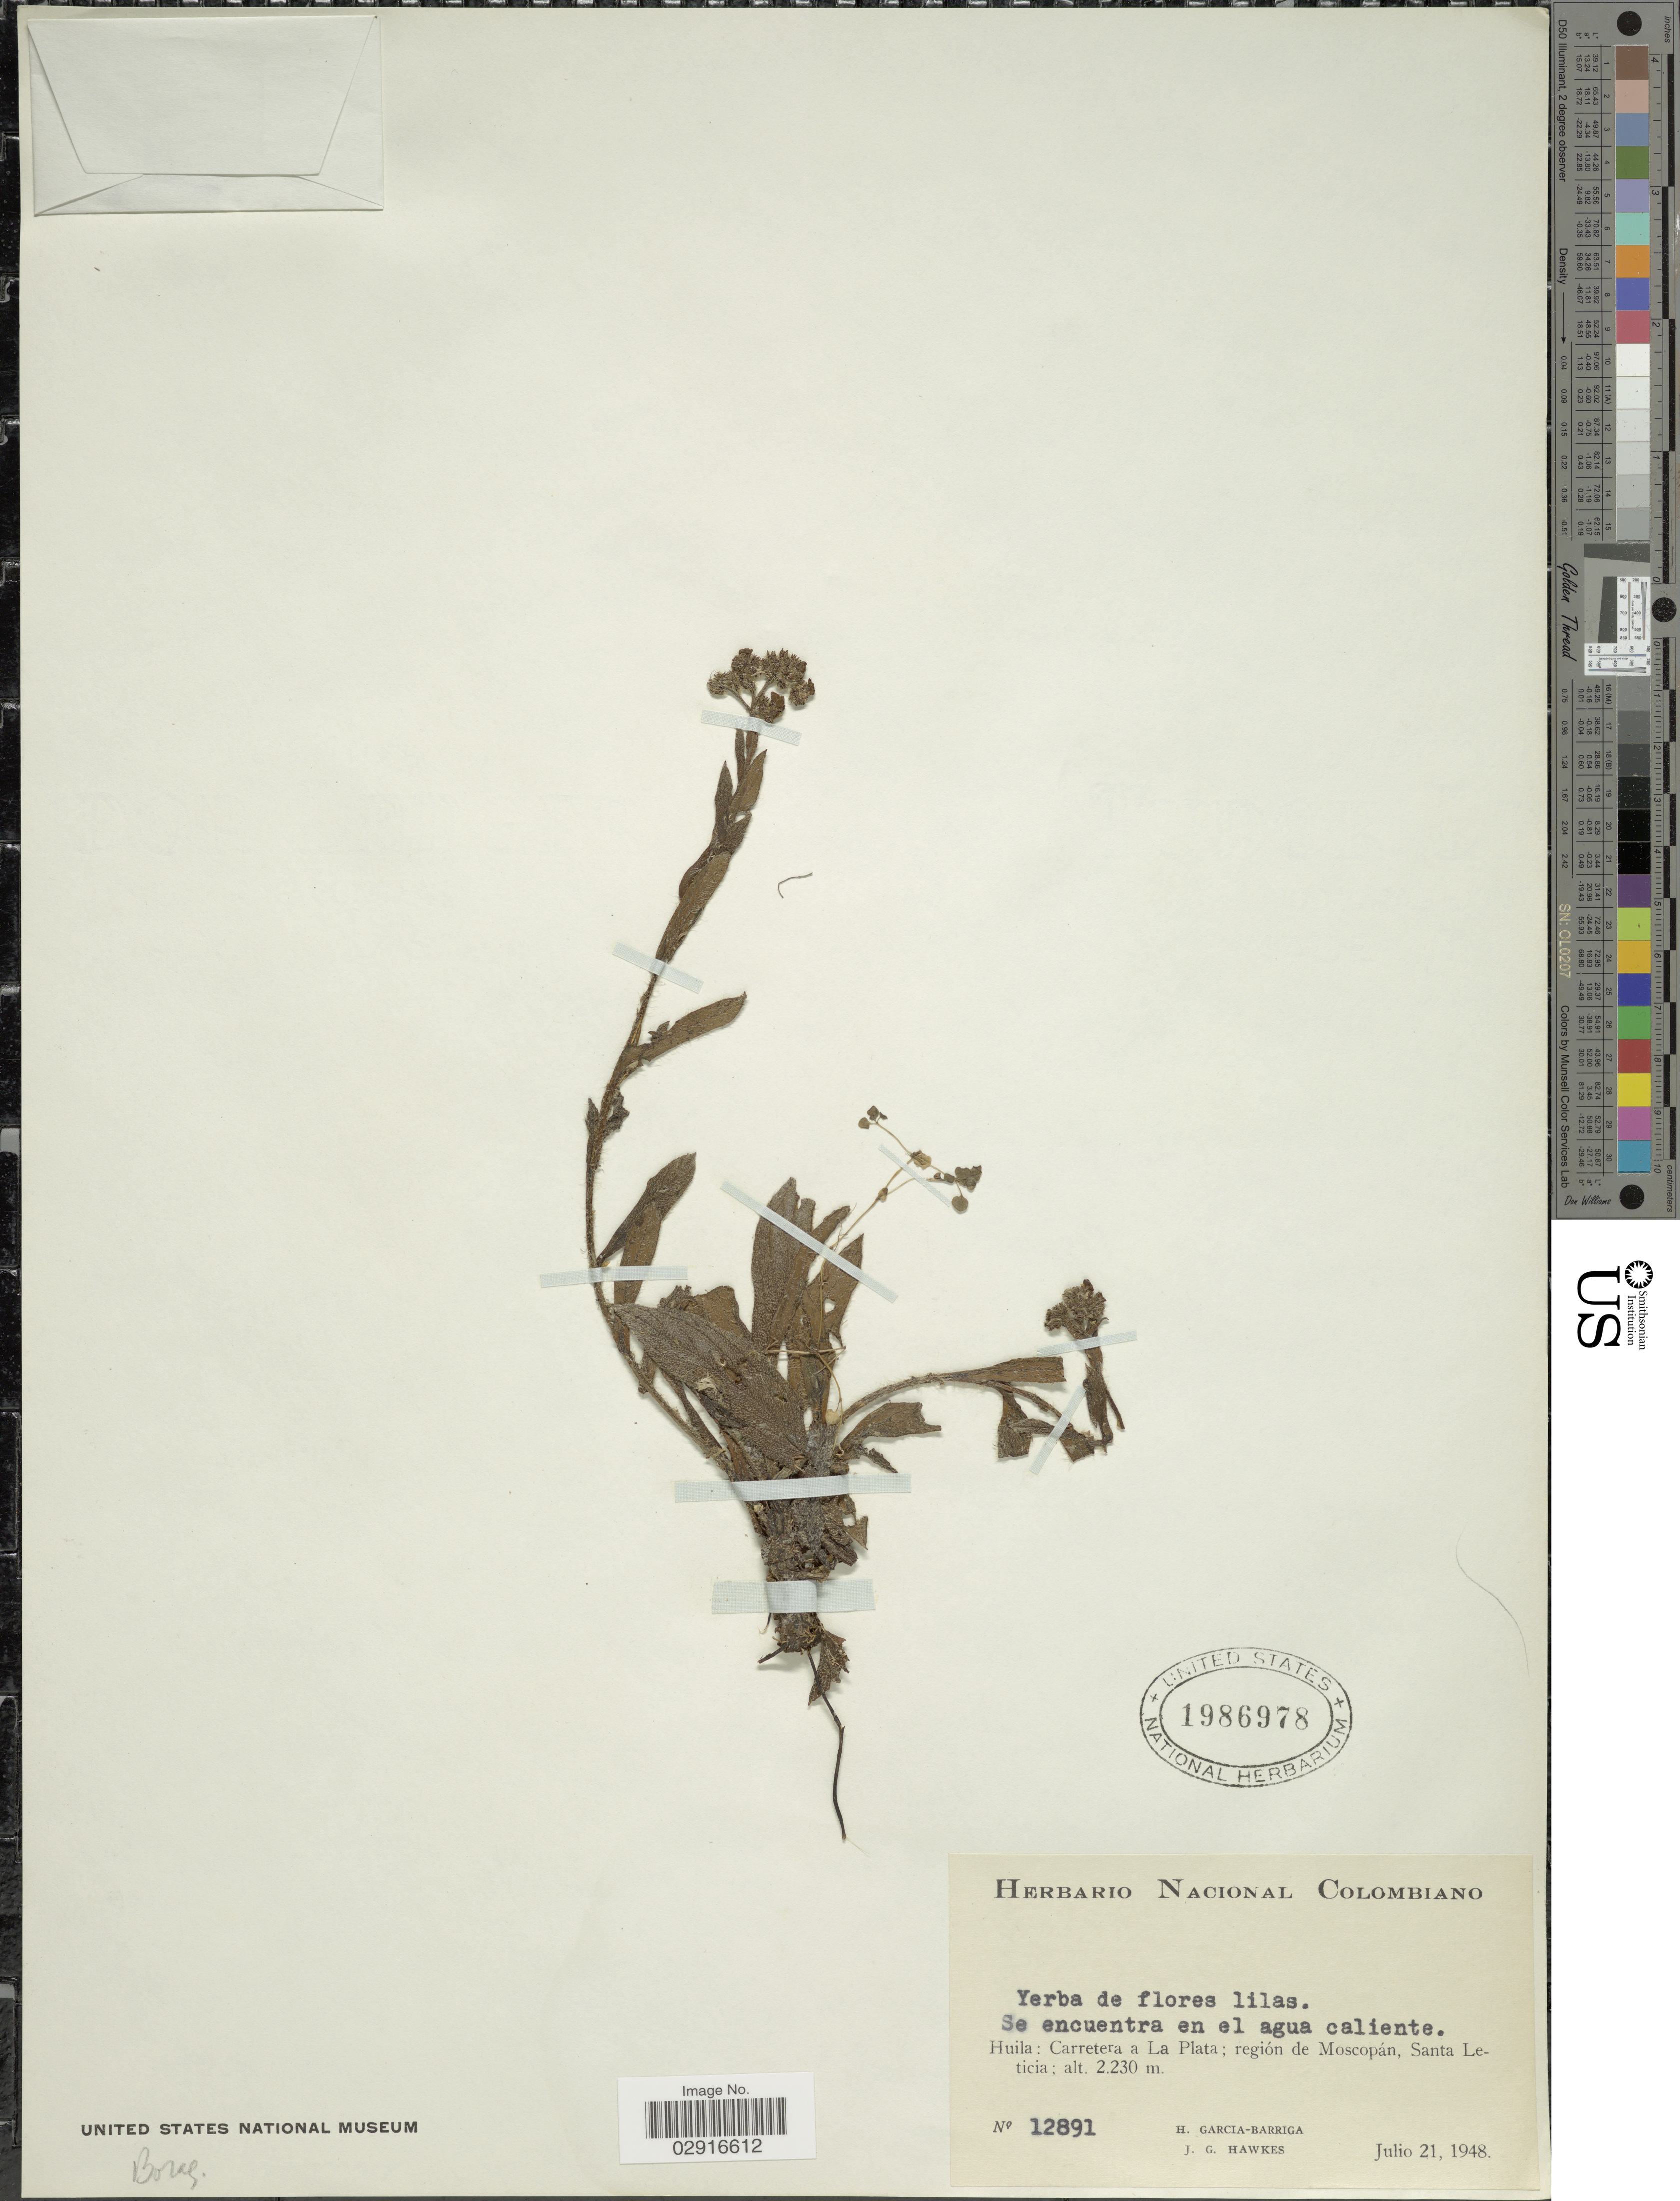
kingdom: Plantae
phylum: Tracheophyta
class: Magnoliopsida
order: Boraginales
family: Boraginaceae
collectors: H. García Barriga & J. Hawkes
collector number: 12891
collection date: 1948-07-21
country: Colombia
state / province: Huila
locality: Carretera a La Plata; región de Moscopán, Santa Leticia.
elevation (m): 2230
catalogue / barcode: US 1986978